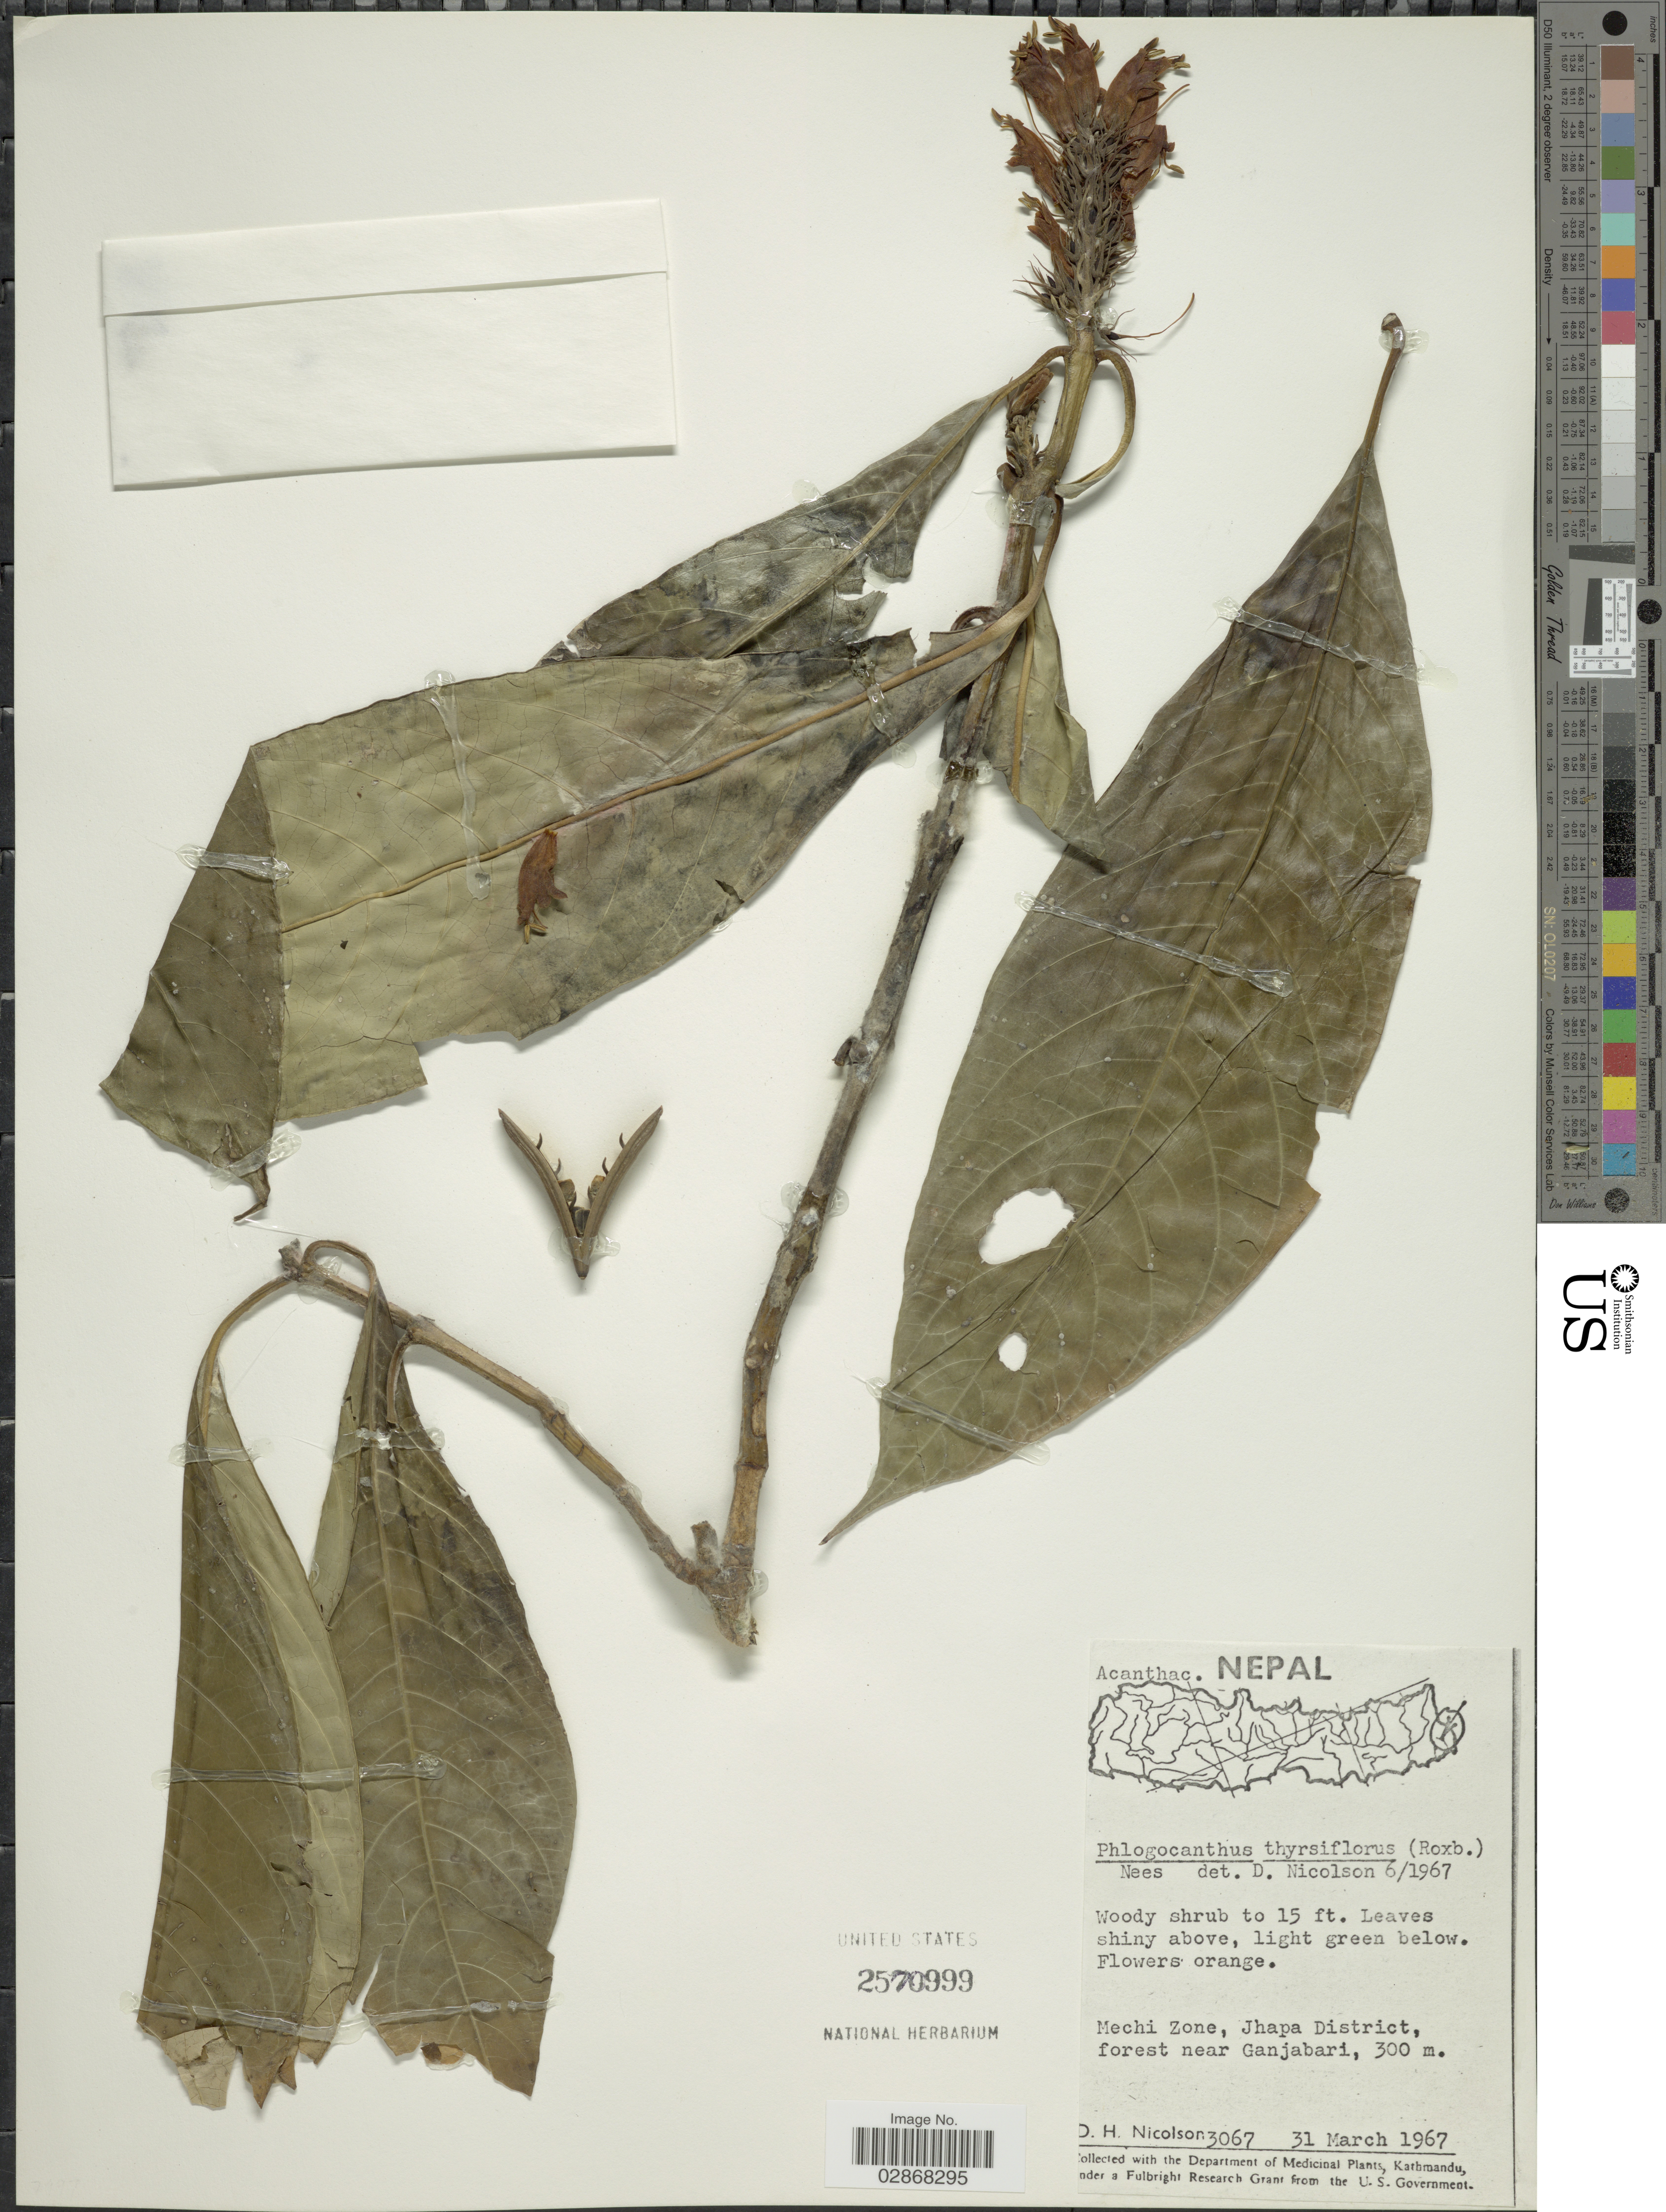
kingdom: Plantae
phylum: Tracheophyta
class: Magnoliopsida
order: Lamiales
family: Acanthaceae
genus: Phlogacanthus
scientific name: Phlogacanthus thyrsiflorus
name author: Craib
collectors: D. H. Nicolson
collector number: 3067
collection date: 1967-03-31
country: Nepal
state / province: Mechi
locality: Mechi Zone, Jhapa District, forest near Ganjabari.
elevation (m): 300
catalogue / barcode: US 2570999